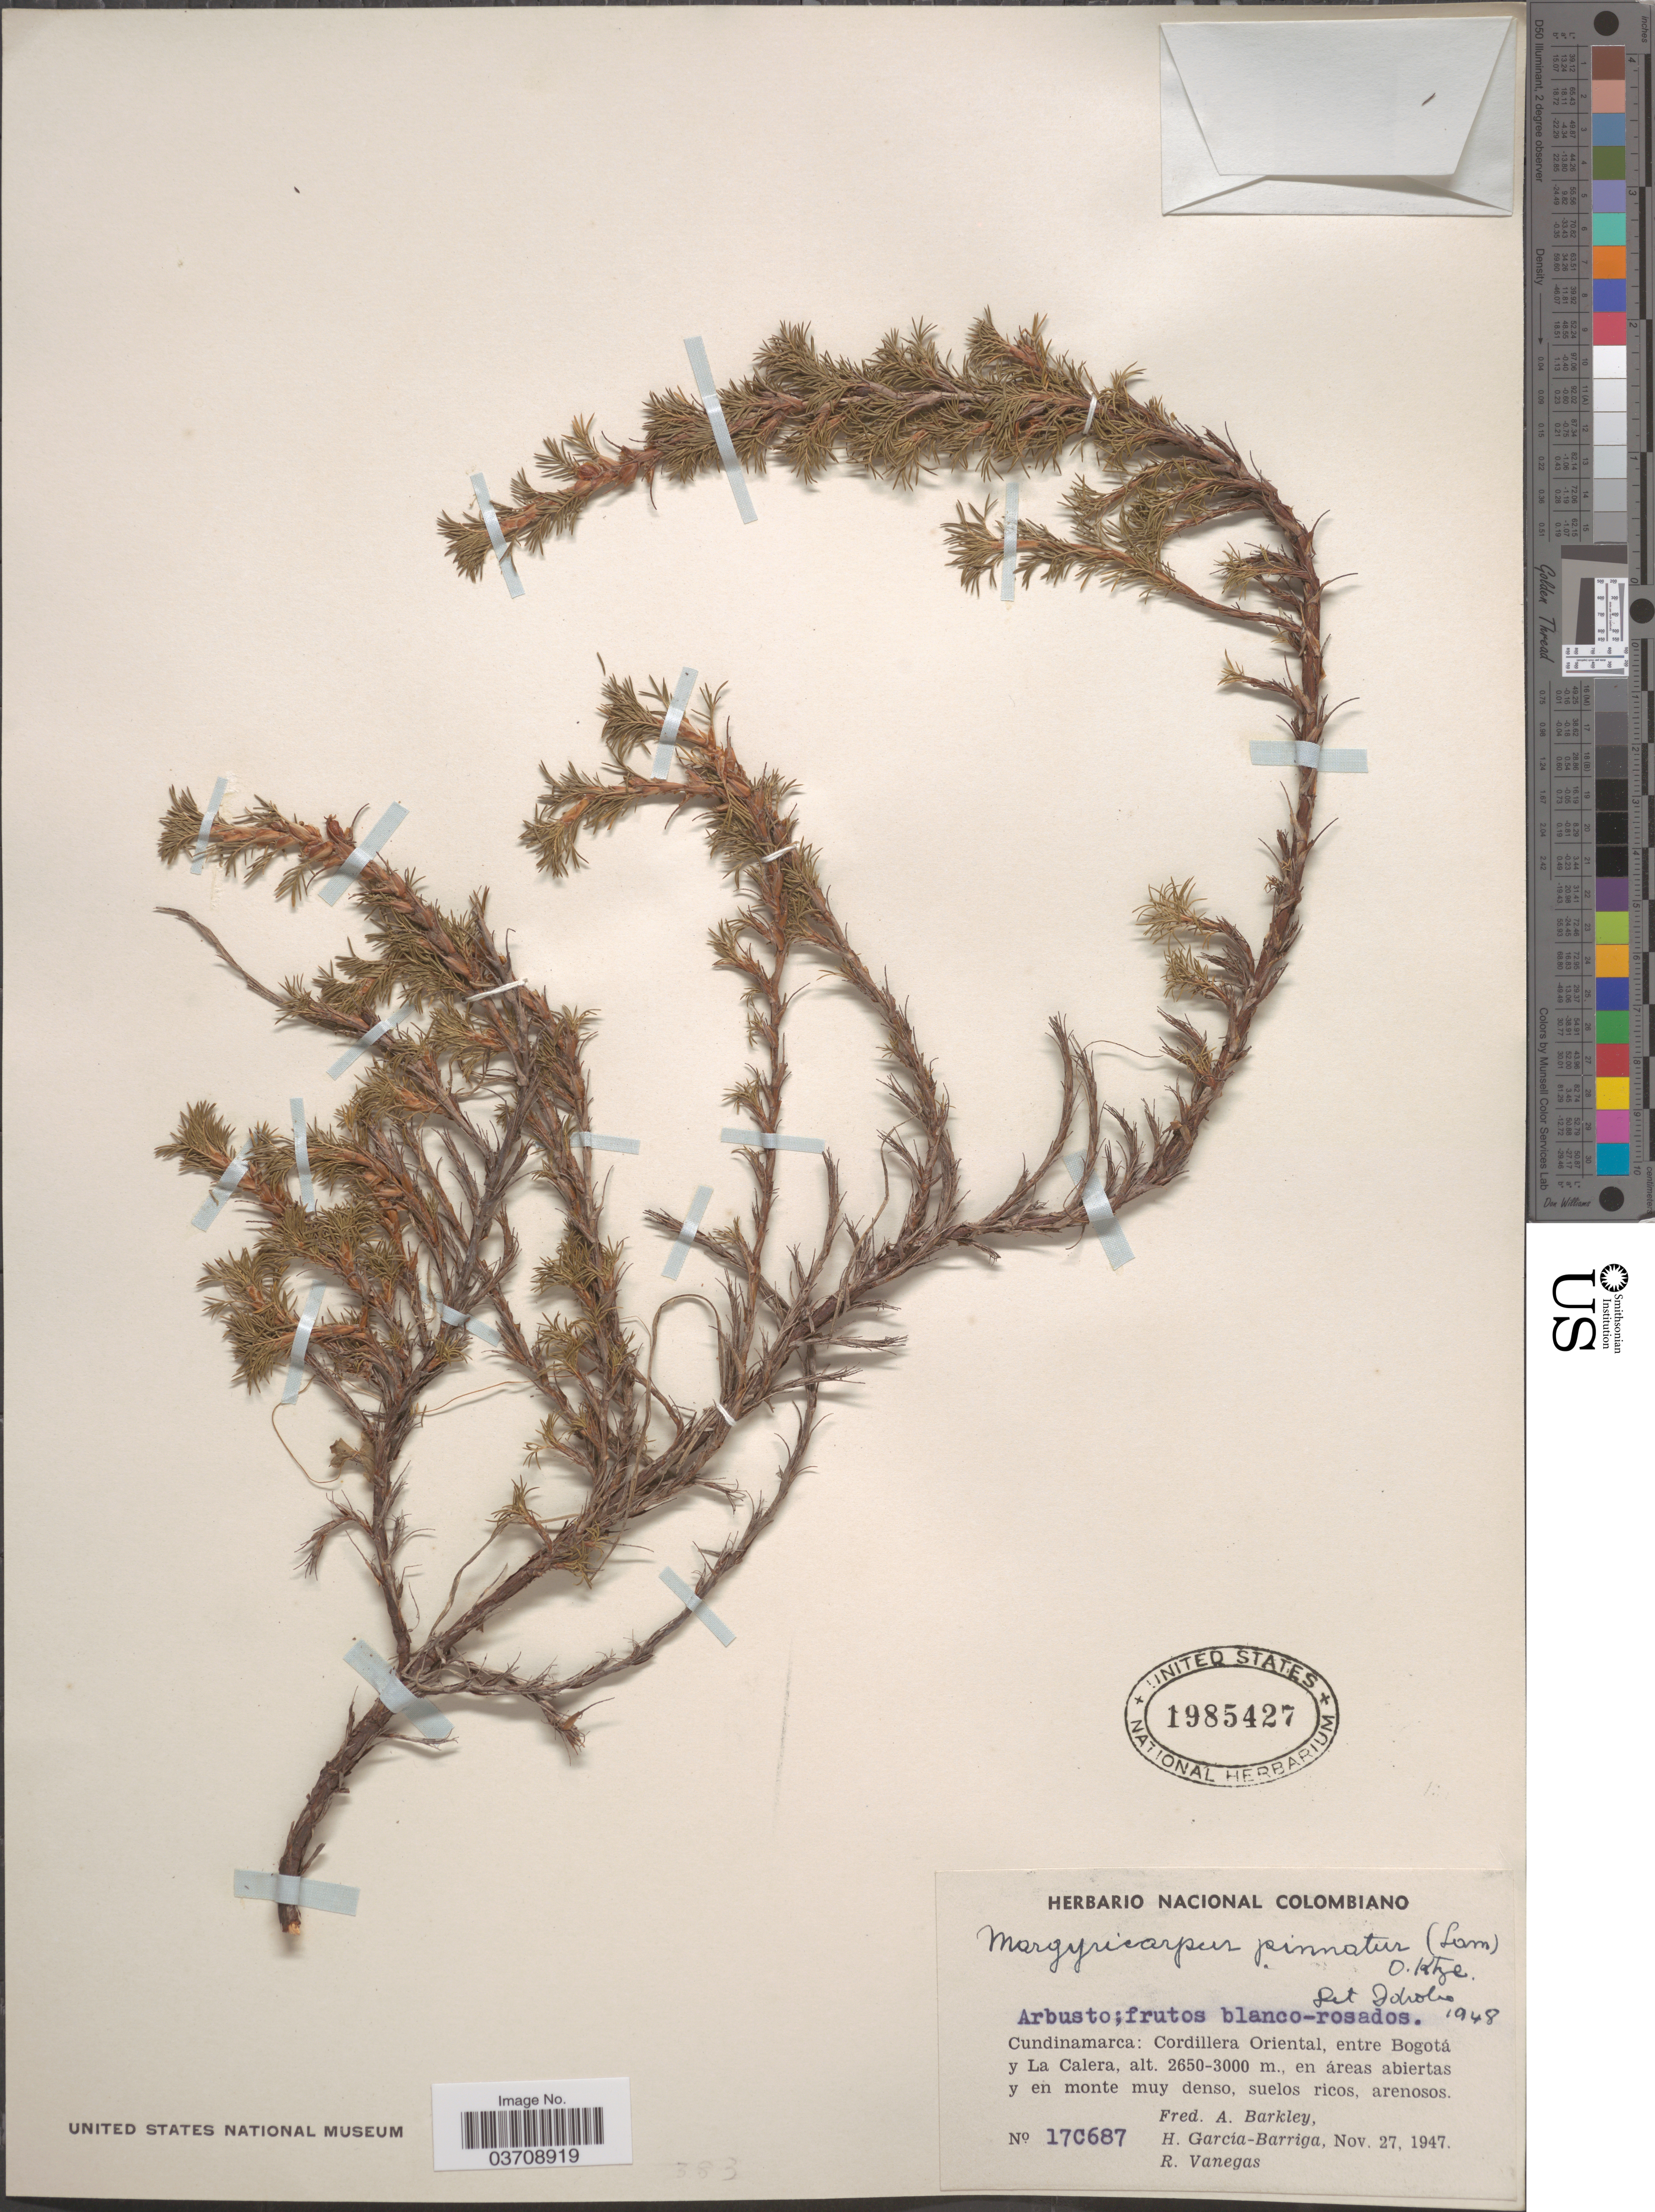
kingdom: Plantae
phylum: Tracheophyta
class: Magnoliopsida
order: Rosales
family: Rosaceae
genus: Margyricarpus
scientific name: Margyricarpus pinnatus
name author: (Lam.) Kuntze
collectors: F. A. Barkley, H. García Barriga & R. Vanegas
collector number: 17C687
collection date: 1947-11-27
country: Colombia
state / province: Cundinamarca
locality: Cordillera Oriental, entre Bogotá y La Calera.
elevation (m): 2650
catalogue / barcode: US 1985427